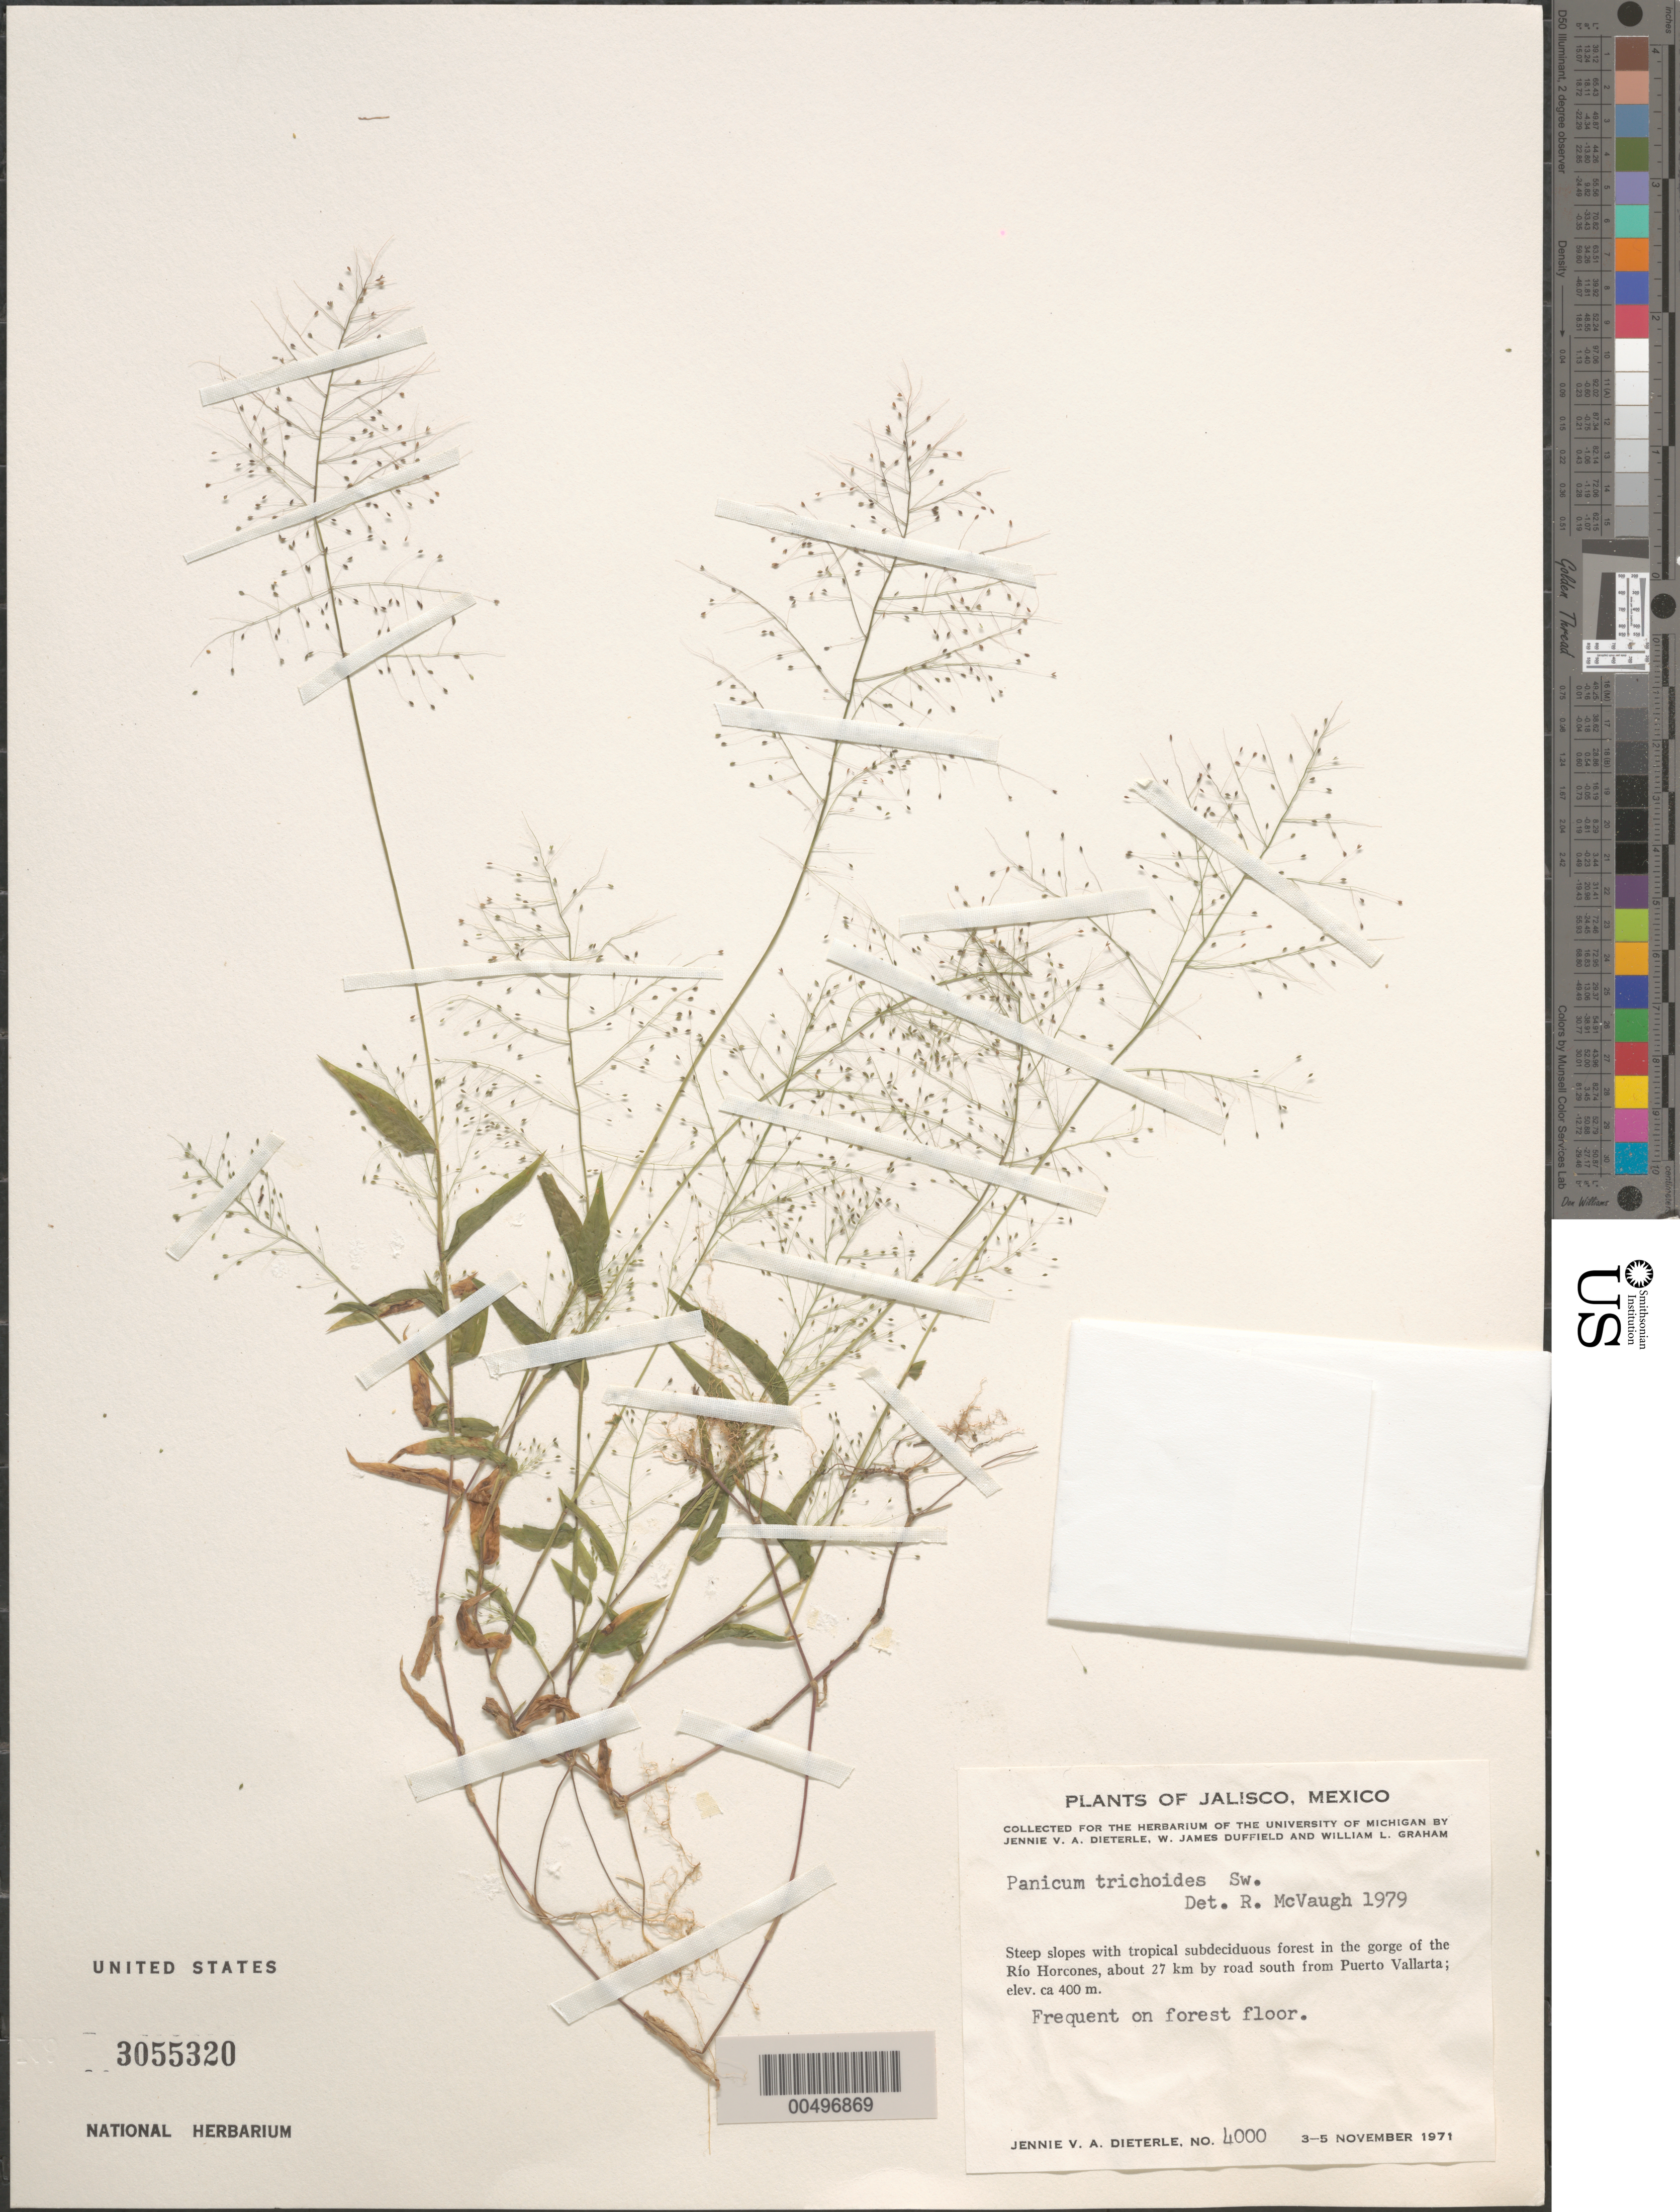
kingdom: Plantae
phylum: Tracheophyta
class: Liliopsida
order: Poales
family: Poaceae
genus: Panicum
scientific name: Panicum trichoides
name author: Sw.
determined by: McVaugh, R.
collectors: J. Dieterle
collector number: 4000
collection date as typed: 3 Nov 1971 to 5 Nov 1971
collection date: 1971-11-03/1971-11-05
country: Mexico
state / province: Jalisco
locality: Río Horcones, about 27 km by rd S from Puerto Vallarta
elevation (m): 400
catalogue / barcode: US 3055320